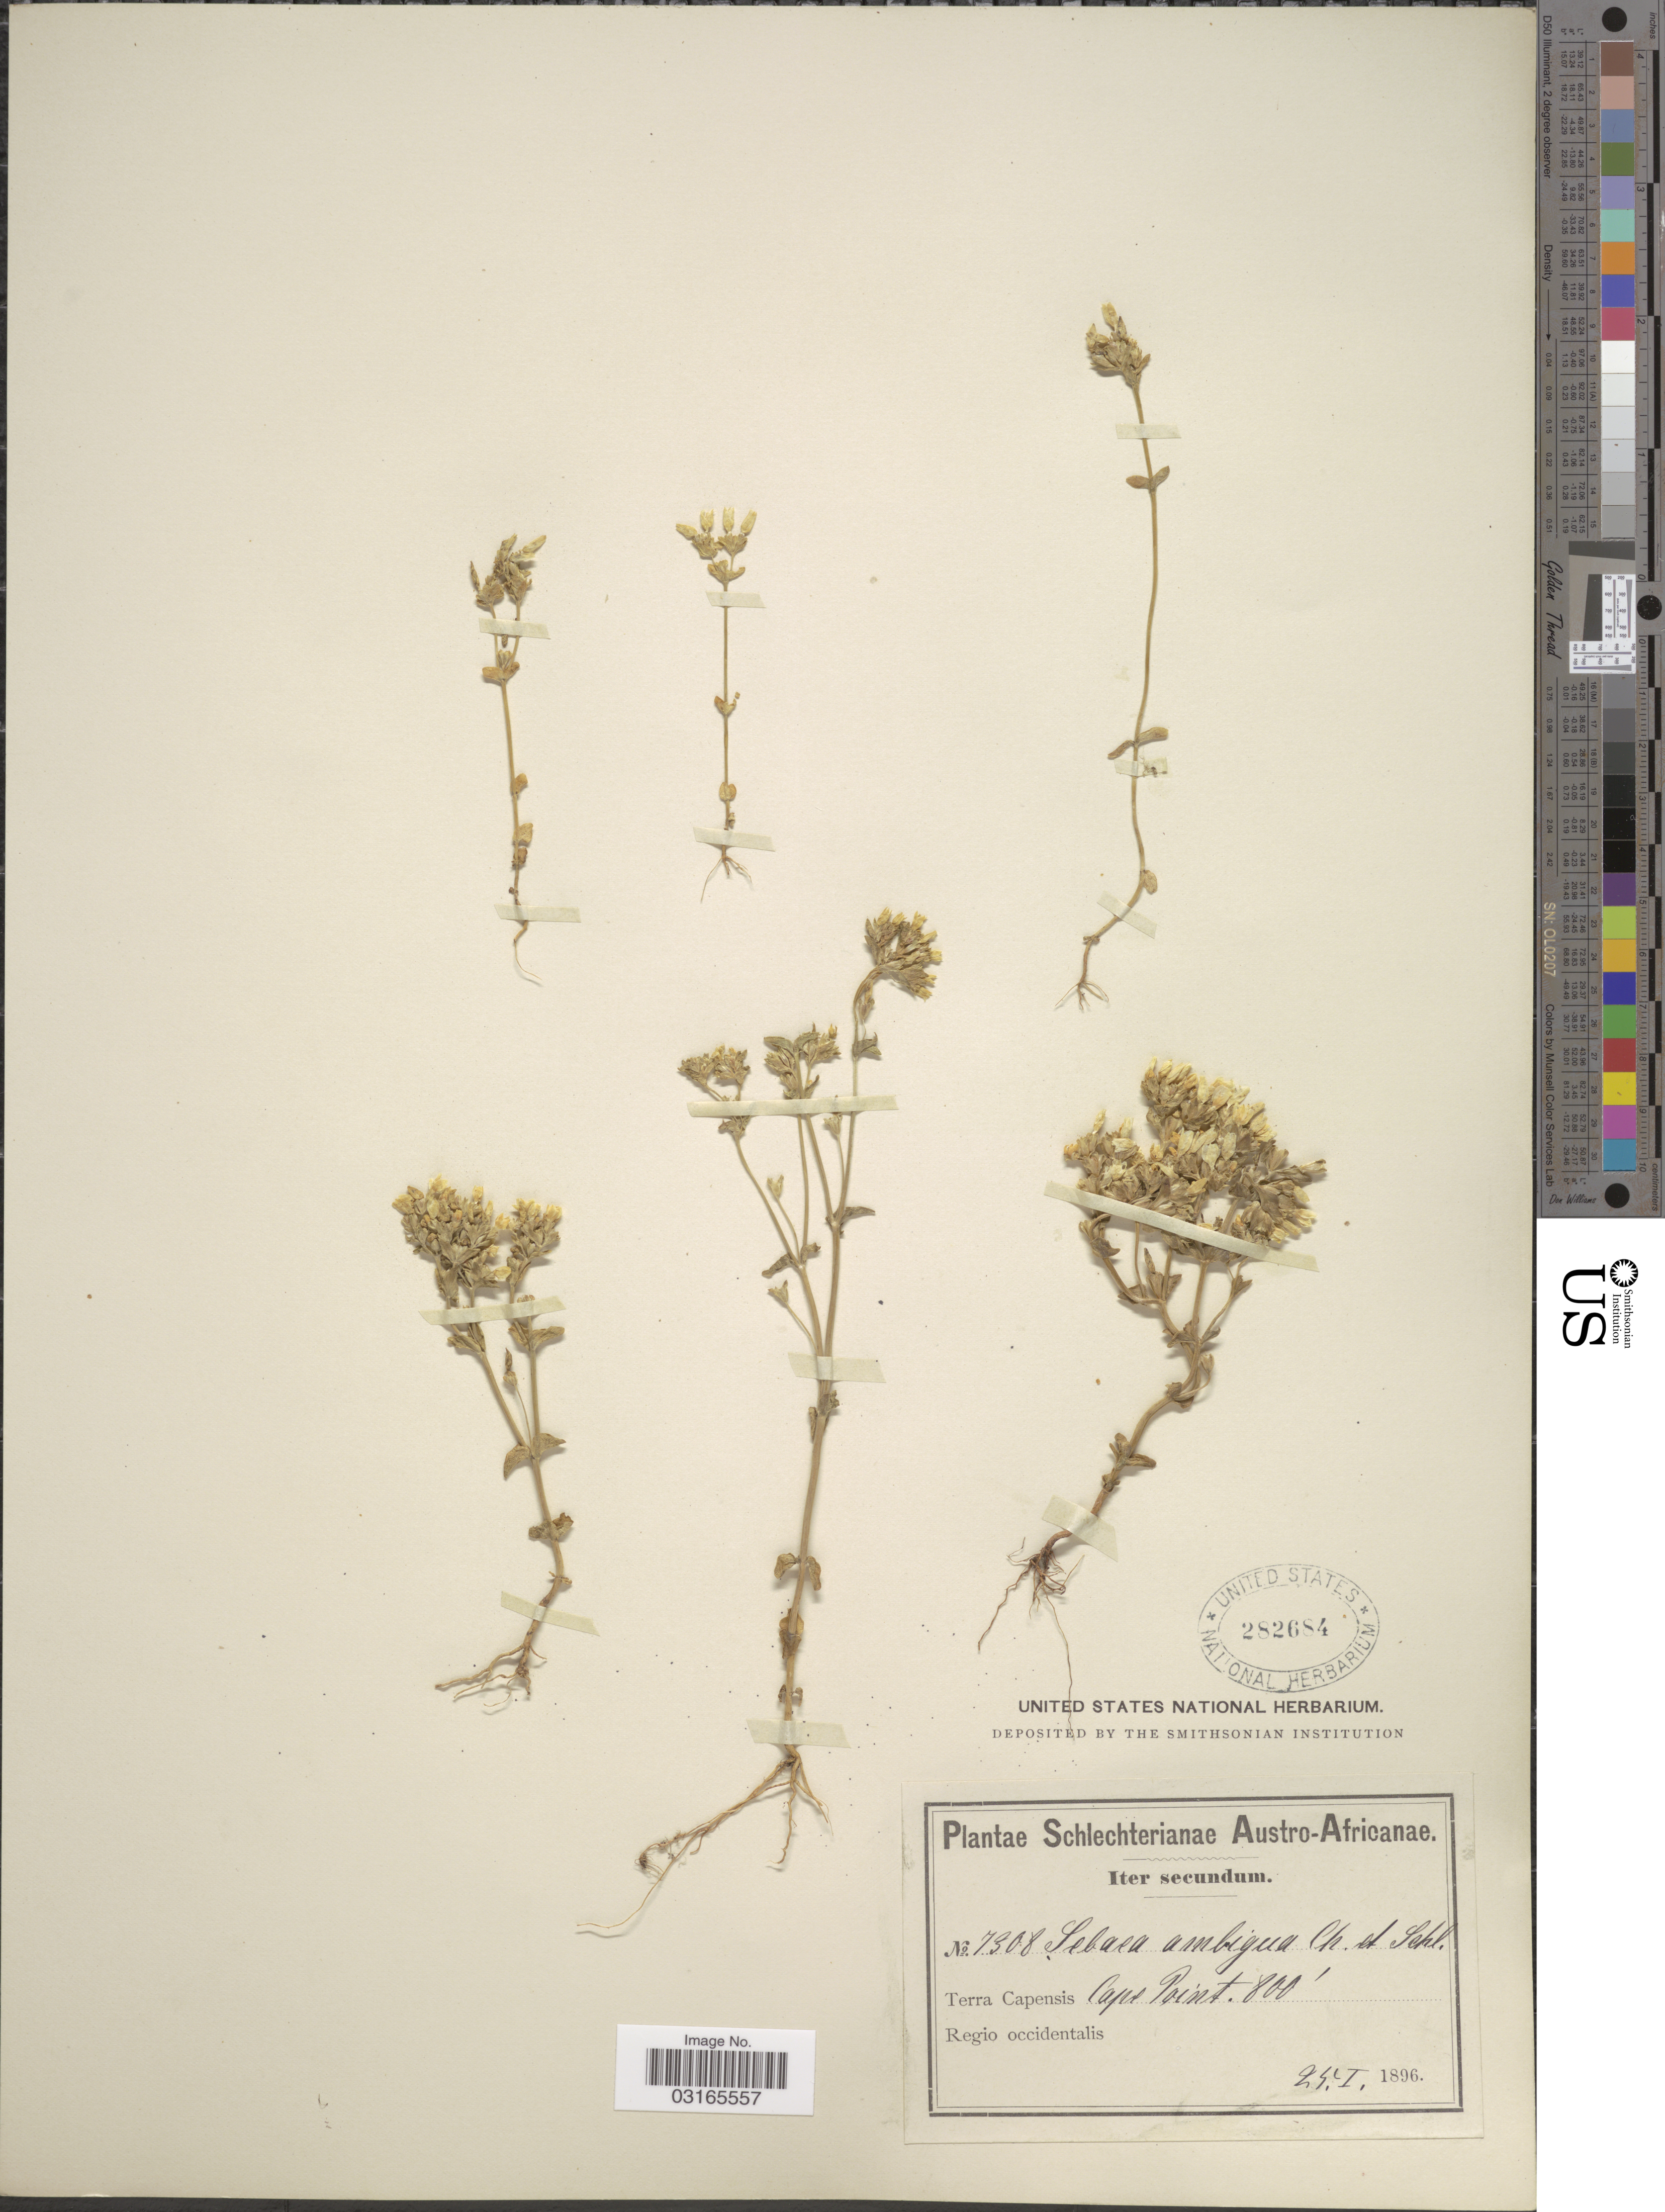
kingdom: Plantae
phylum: Tracheophyta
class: Magnoliopsida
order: Gentianales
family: Gentianaceae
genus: Sebaea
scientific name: Sebaea ambigua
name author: Cham.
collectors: Schlechter, --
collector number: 7308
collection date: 1896-01-25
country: South Africa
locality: Austro-Africanae. Terra Capensis. Cape Point. Regio occidentalis.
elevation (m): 244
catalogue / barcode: US 282684